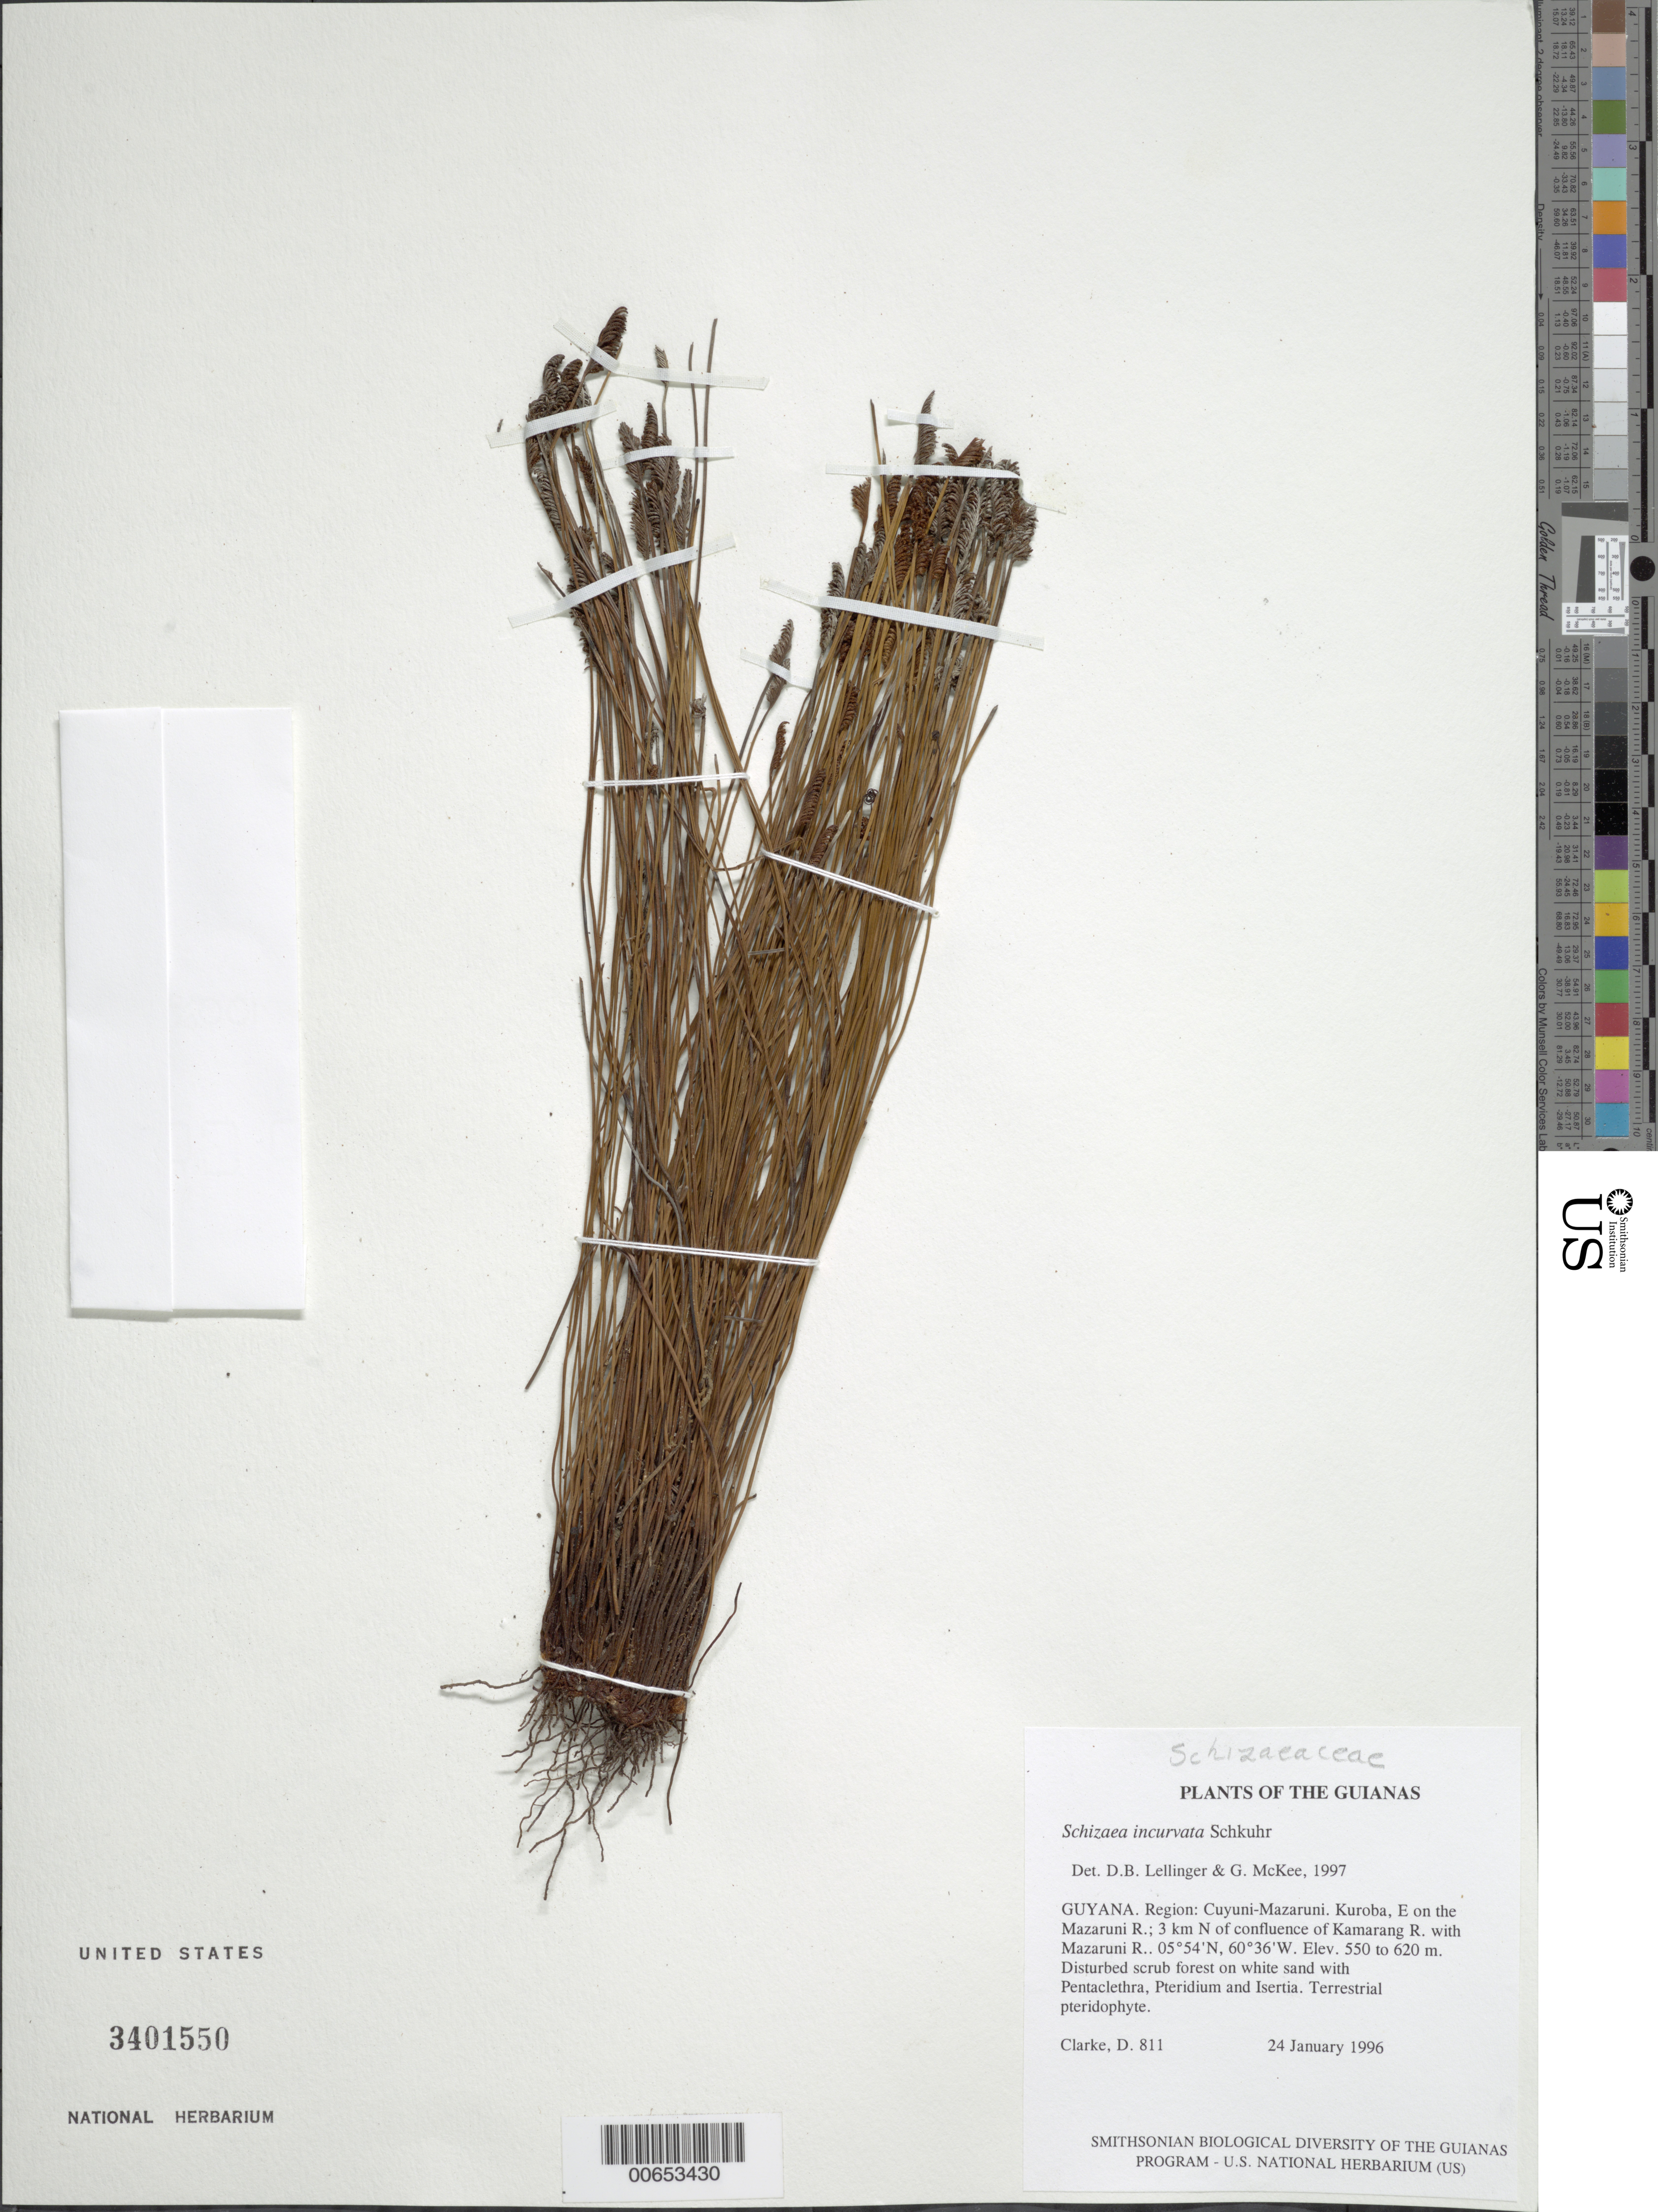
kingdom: Plantae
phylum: Tracheophyta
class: Polypodiopsida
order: Schizaeales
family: Schizaeaceae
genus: Schizaea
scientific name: Schizaea incurvata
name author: Schkuhr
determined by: Lellinger, D. B.; McKee, G. S.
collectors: H. D. Clarke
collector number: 811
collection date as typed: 24 January 1996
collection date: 1996-01-24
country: Guyana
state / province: Cuyuni-Mazaruni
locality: Kuroba, E on the Mazaruni R.; 3 km N of confluence of Kamarang R. with Mazaruni R.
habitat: Disturbed scrub forest on white sand with Pentaclethra, Pteridium and Isertia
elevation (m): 550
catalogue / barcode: US 3401550